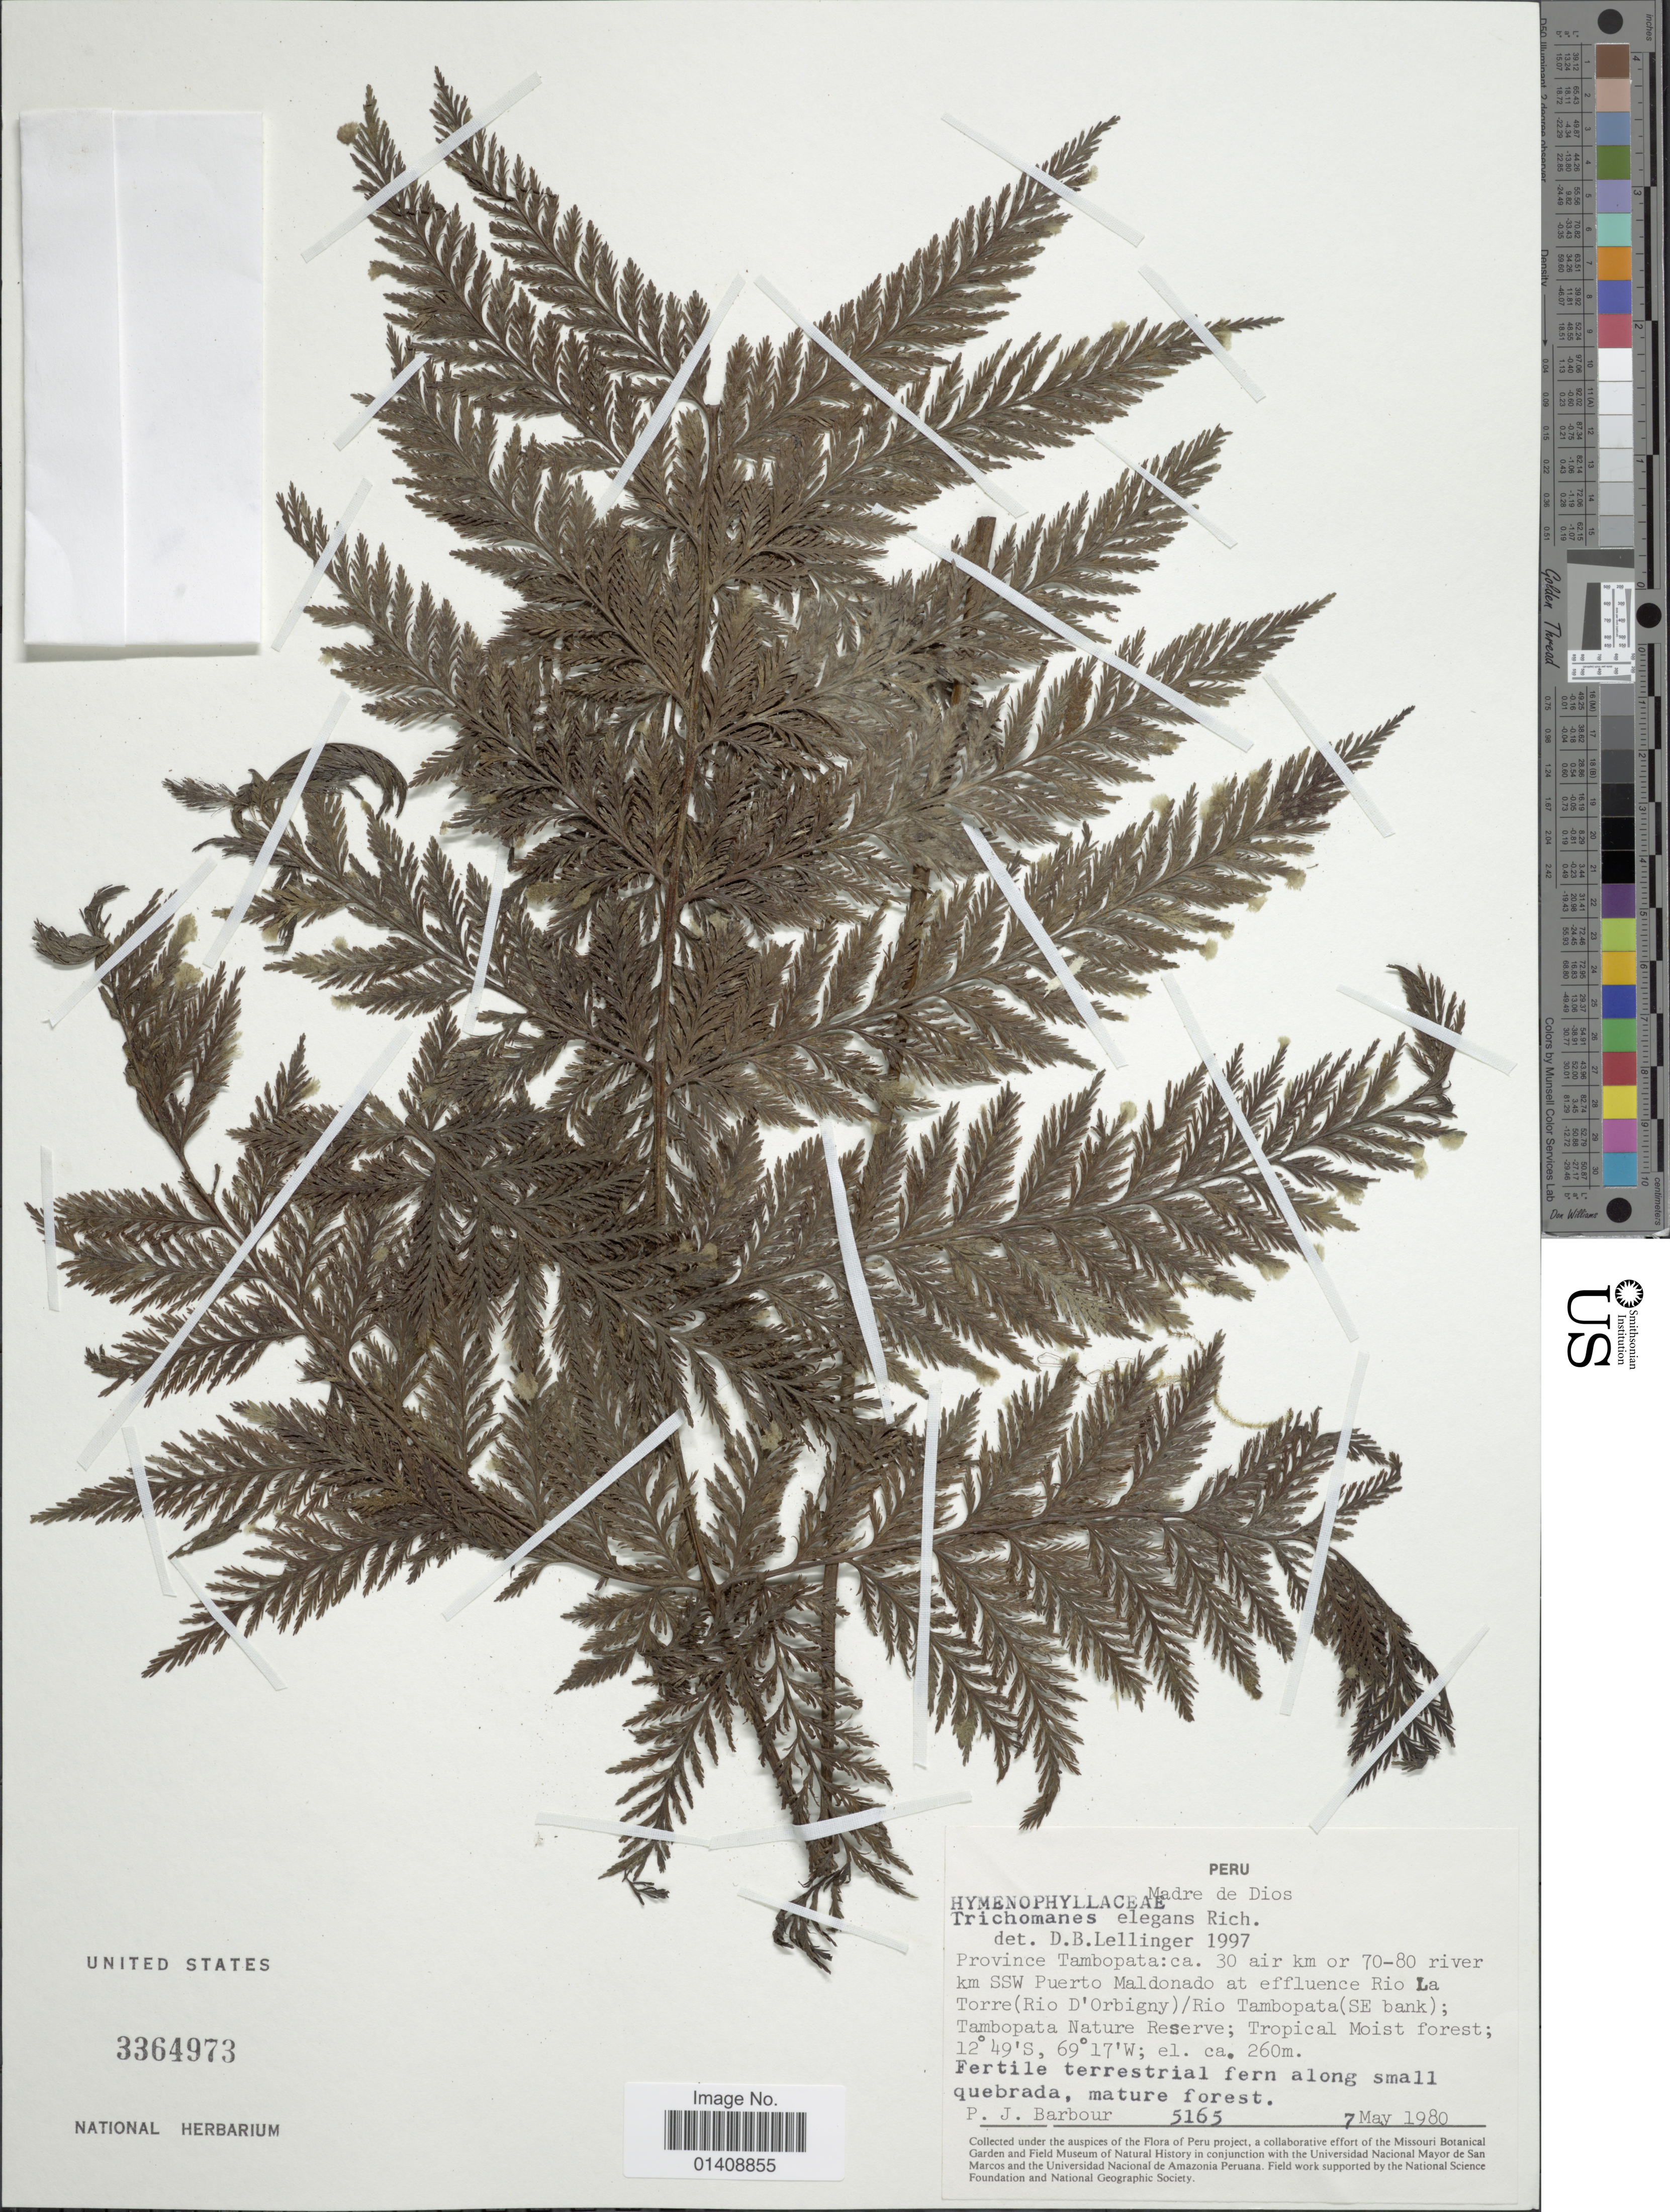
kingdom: Plantae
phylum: Tracheophyta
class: Polypodiopsida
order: Hymenophyllales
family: Hymenophyllaceae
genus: Trichomanes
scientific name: Trichomanes elegans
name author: Rich.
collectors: P. Barbour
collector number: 5165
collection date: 1980-05-07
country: Peru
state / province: Madre de Dios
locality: Province Tambopata: ca. 30 air km or 70-80 river km SSW Puerto Maldonado at effluence Rio La Torre (Rio D'Orbigny)/ Rio Tambopata(SE bank); Tambopata Nature Reserve.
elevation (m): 260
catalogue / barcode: US 3364973